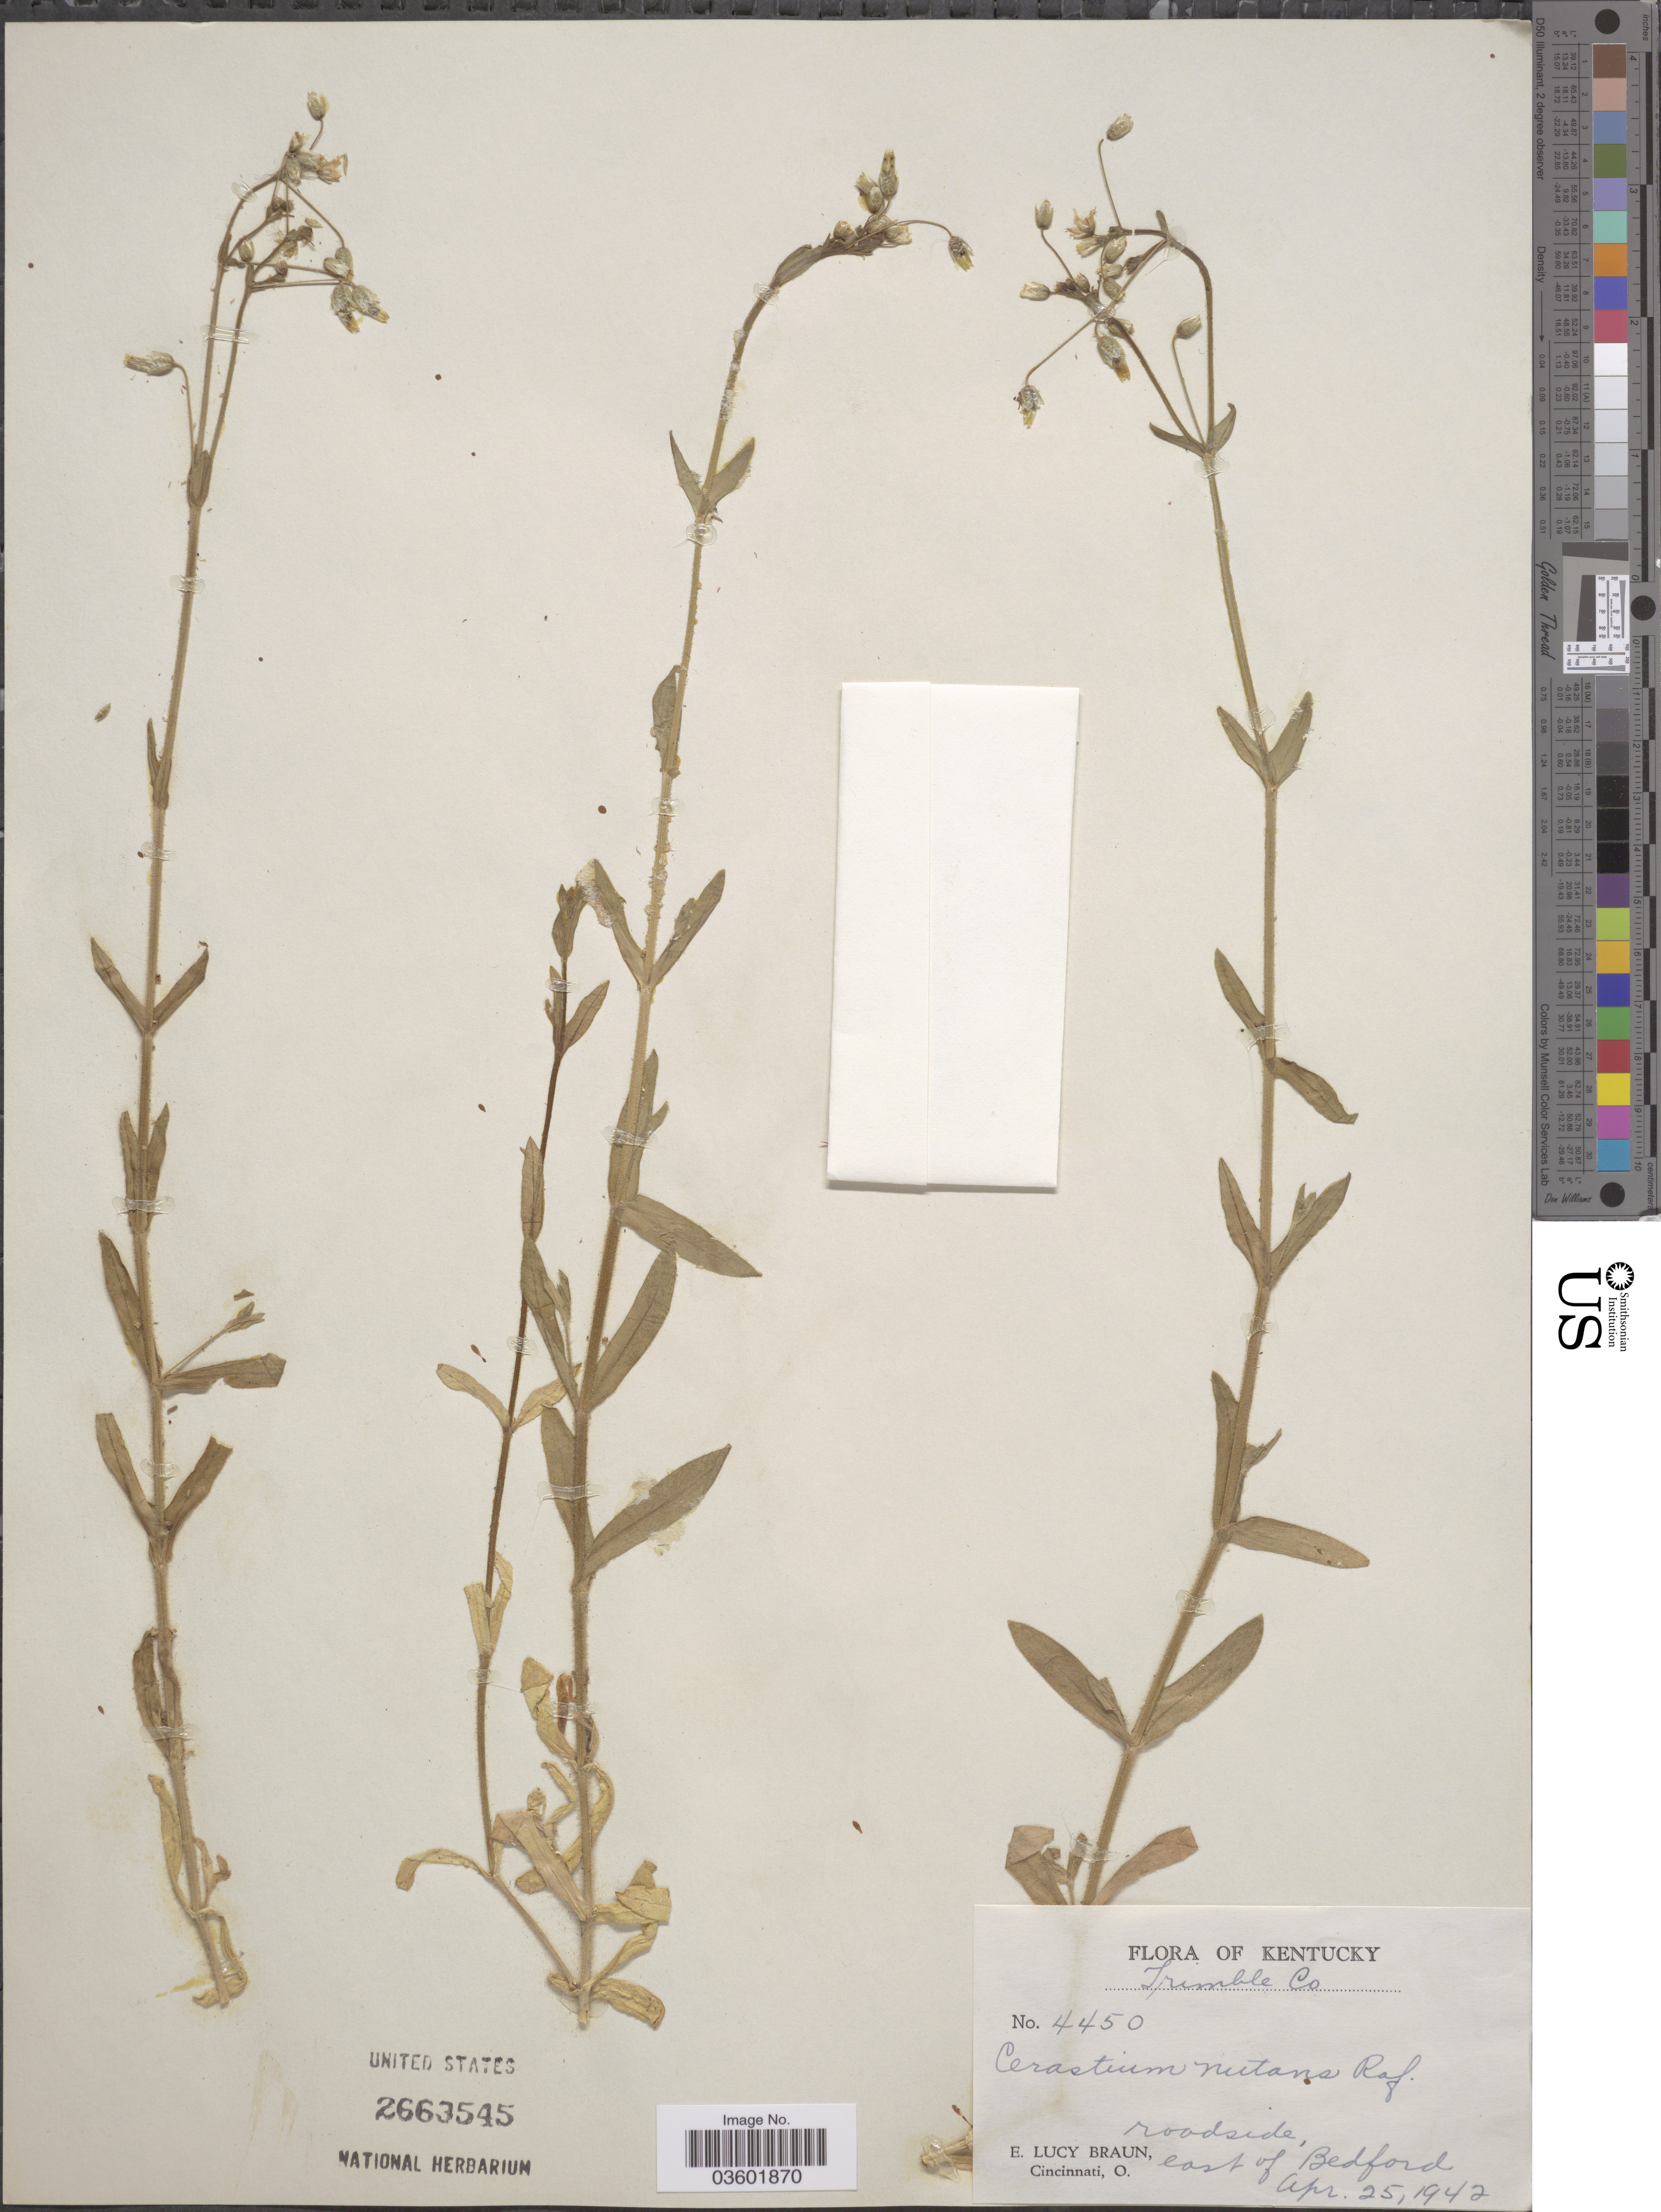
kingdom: Plantae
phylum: Tracheophyta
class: Magnoliopsida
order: Caryophyllales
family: Caryophyllaceae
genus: Cerastium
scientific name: Cerastium nutans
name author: Raf.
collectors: E. L. Braun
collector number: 4450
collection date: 1942-05-25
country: United States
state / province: Kentucky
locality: Trimble Co. Roadside, east of Bedford.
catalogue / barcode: US 2663545